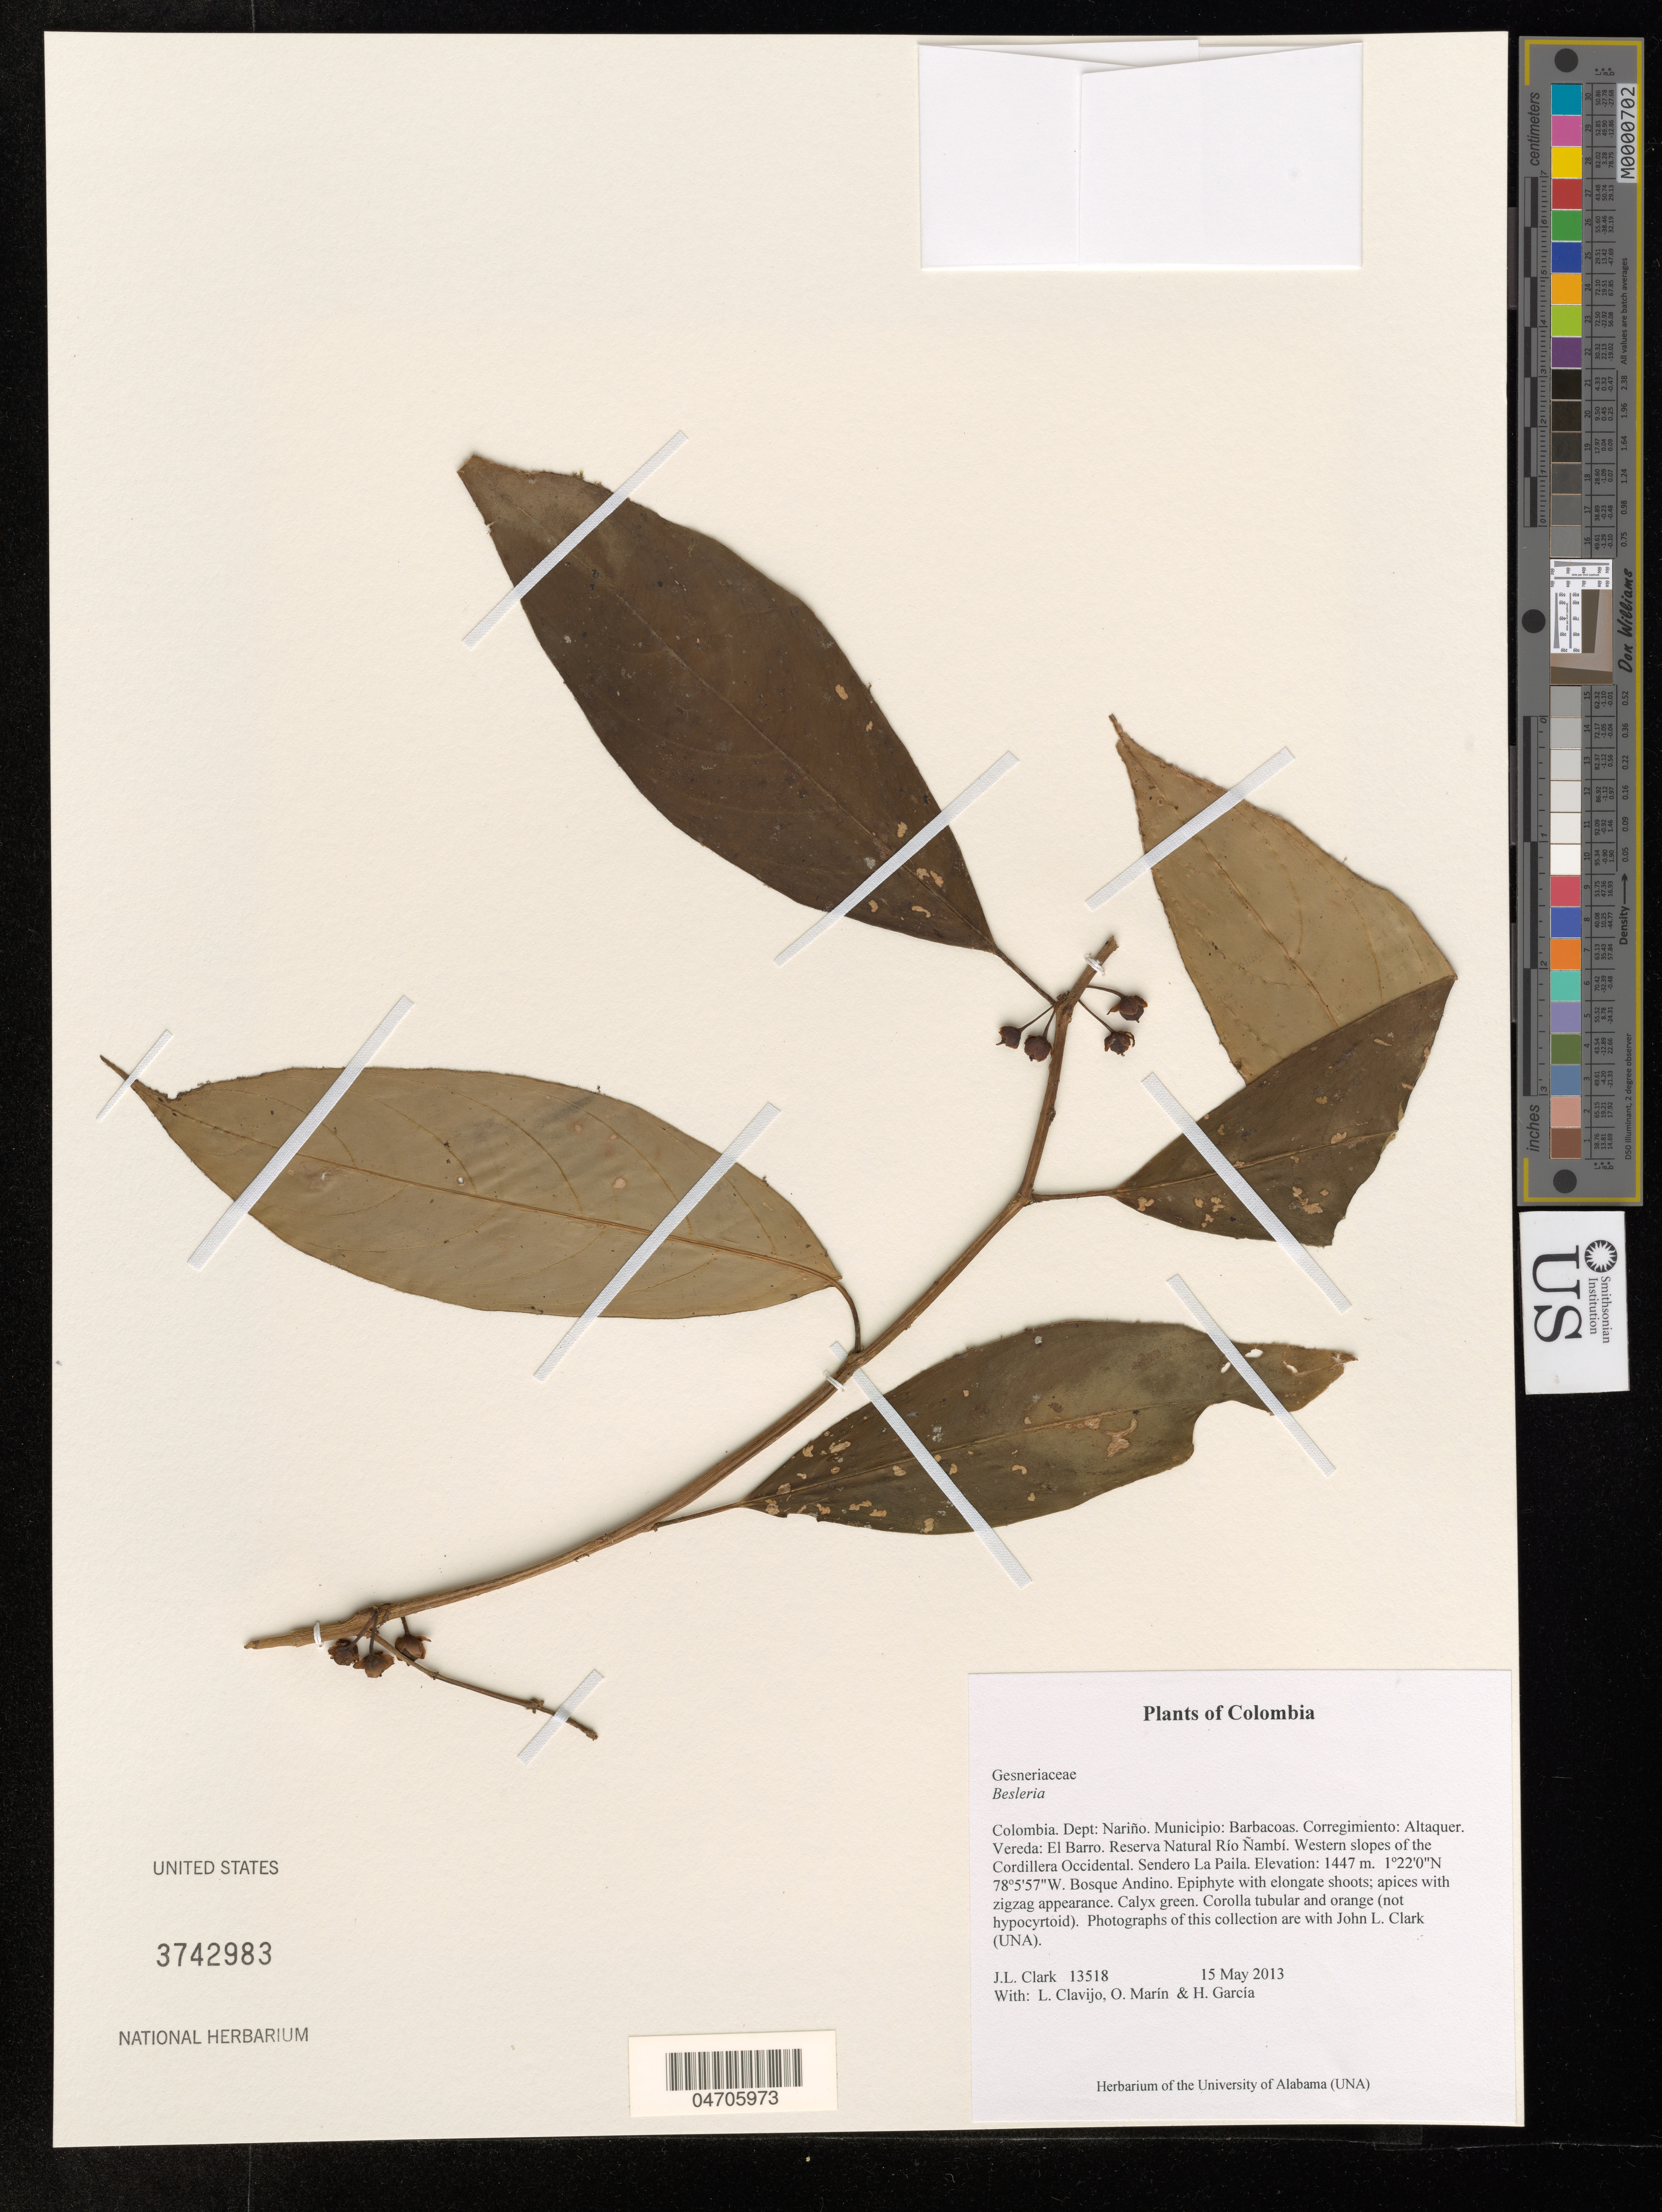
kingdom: Plantae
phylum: Tracheophyta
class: Magnoliopsida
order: Lamiales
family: Gesneriaceae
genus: Besleria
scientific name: Besleria sp.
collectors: J. L. Clark, L. Clavijo, O. Marín & H. Garcia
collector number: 13518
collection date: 2013-05-15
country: Colombia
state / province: Nariño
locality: Dept: Nariño. Municipio: Barbacoas. Corregimiento: Altaquer. Vereda: El Barro. Reserva Natural Río Ñambí. Western slopes of the Cordillera Occidental. Sendero La Paila.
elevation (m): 1447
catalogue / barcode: US 3742983